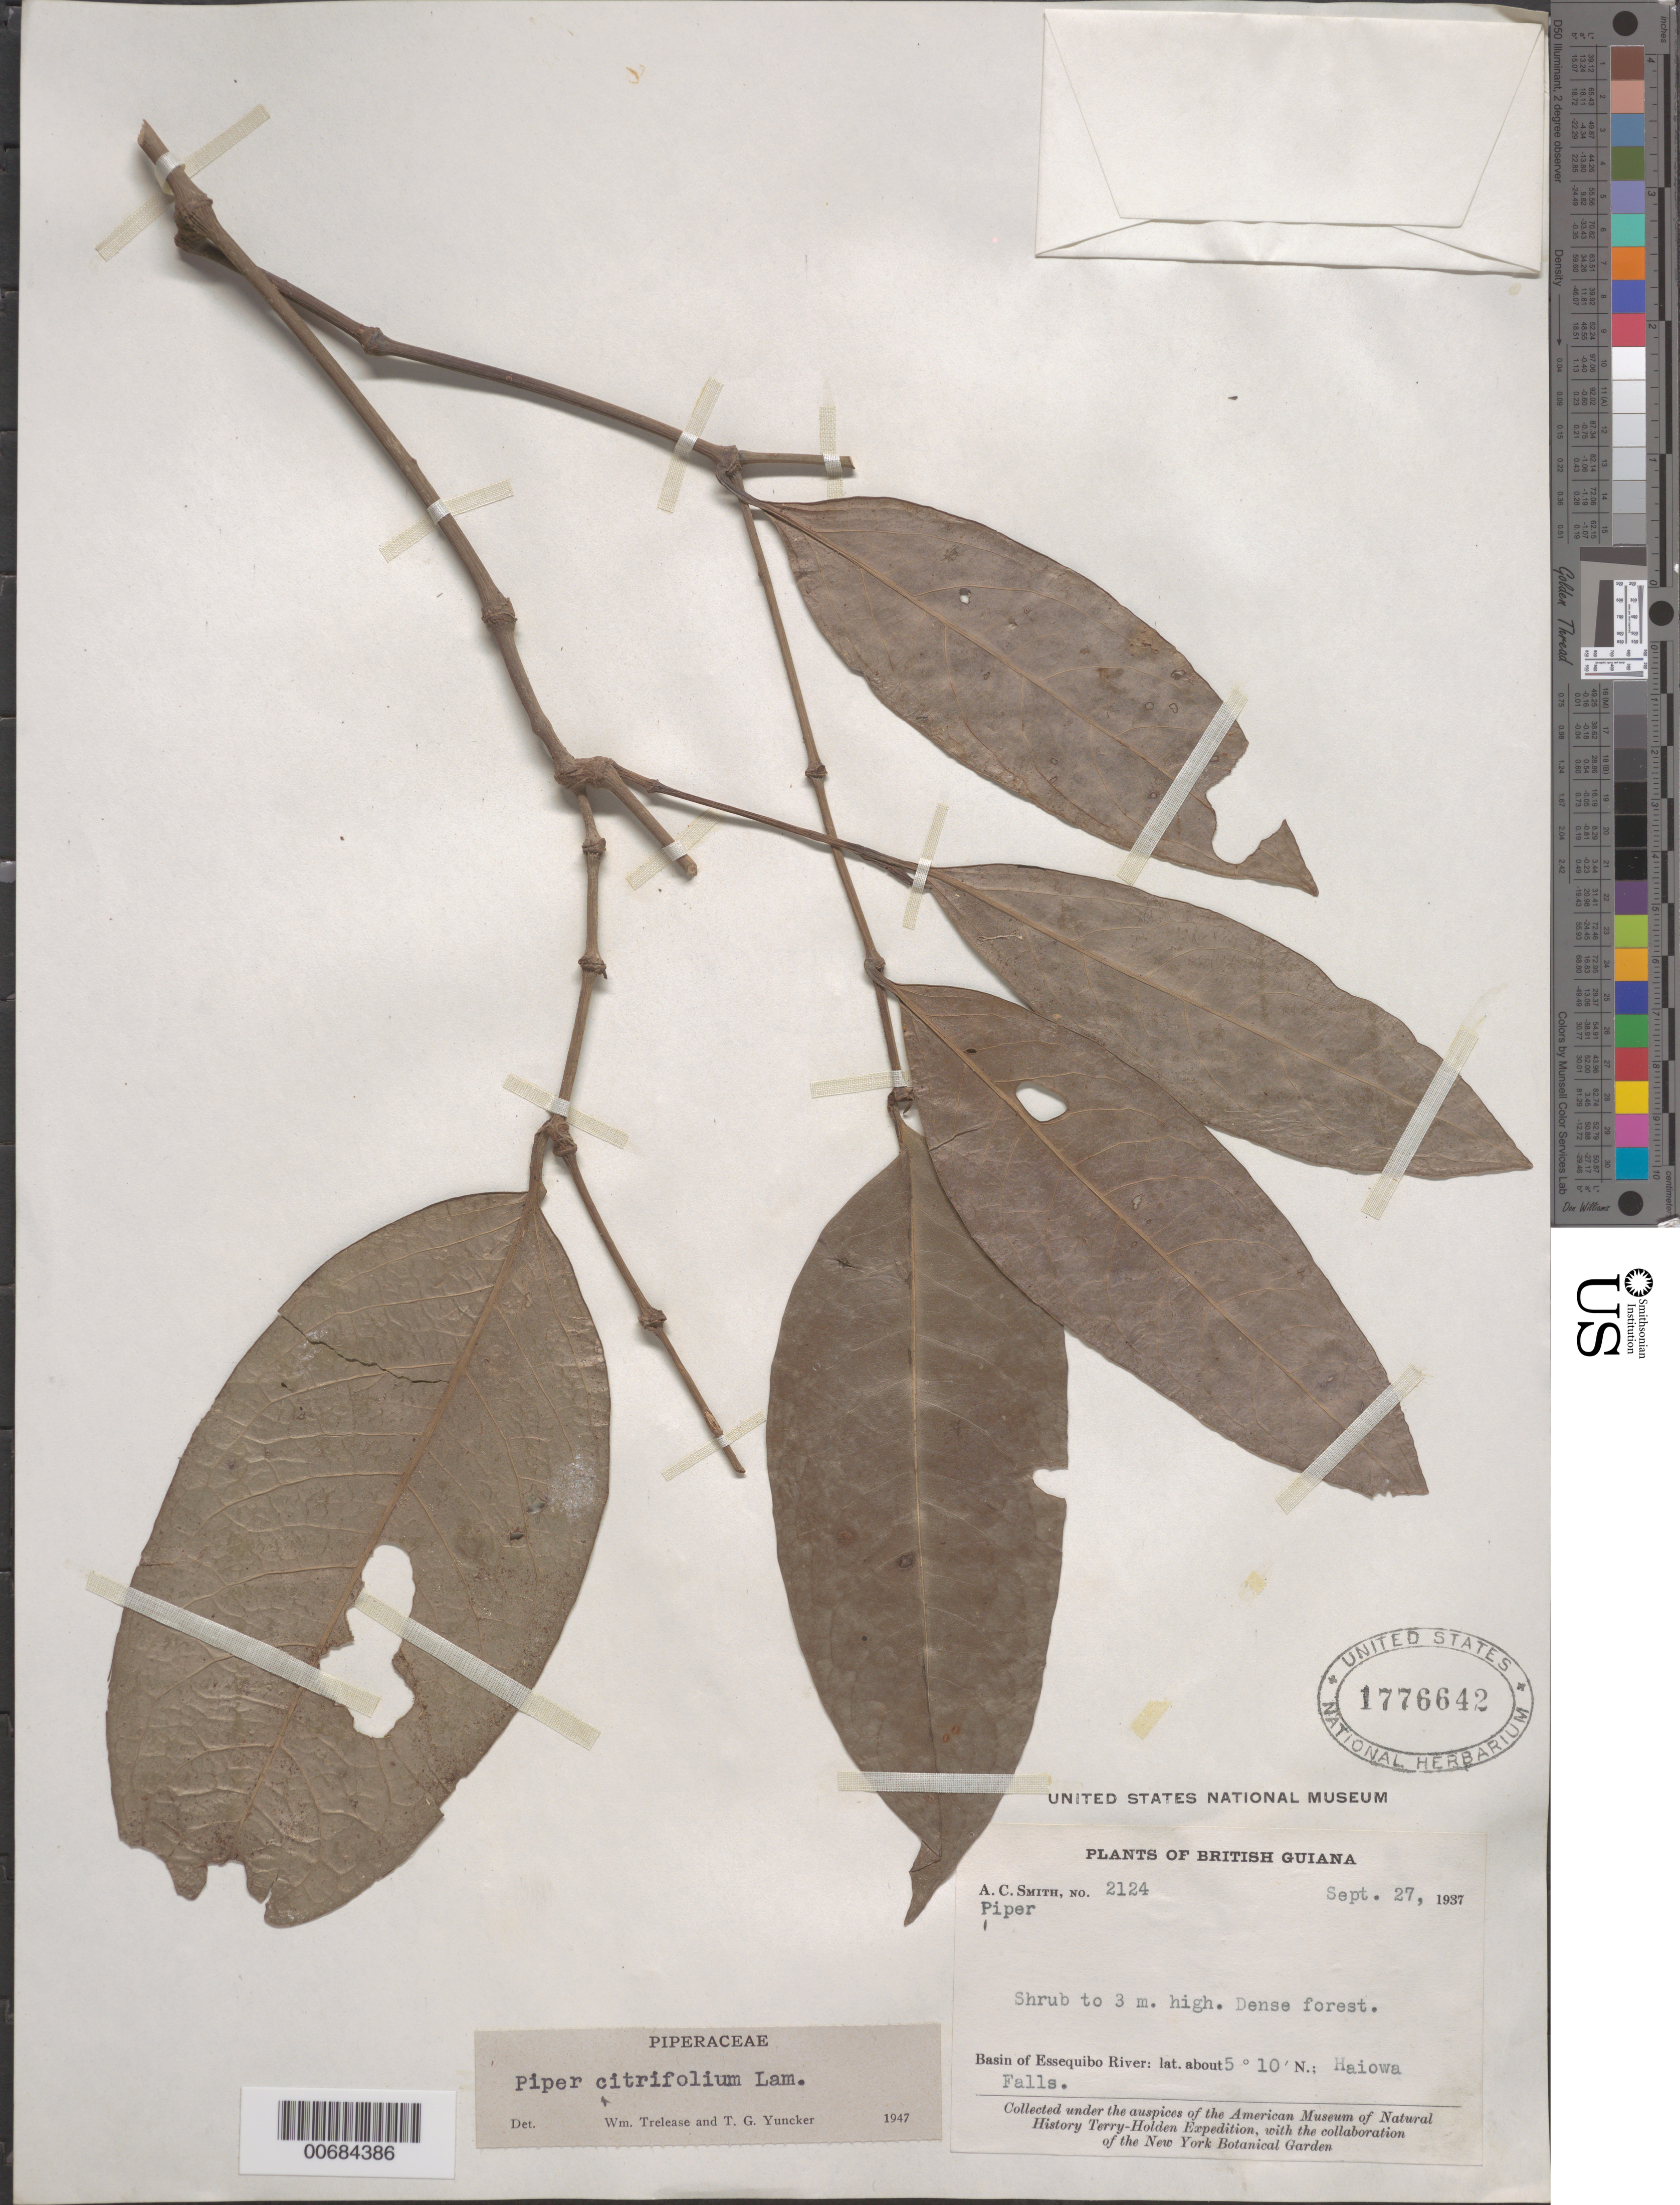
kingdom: Plantae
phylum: Tracheophyta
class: Magnoliopsida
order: Piperales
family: Piperaceae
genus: Piper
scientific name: Piper citrifolium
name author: Lam.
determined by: Trelease, W.; Yuncker, T. G.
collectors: A. C. Smith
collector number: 2124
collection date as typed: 27-Sep-37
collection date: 1937-09-27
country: Guyana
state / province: Potaro-Siparuni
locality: Haiowa Falls, Essequibo River basin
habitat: Dense forest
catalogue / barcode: US 1776642